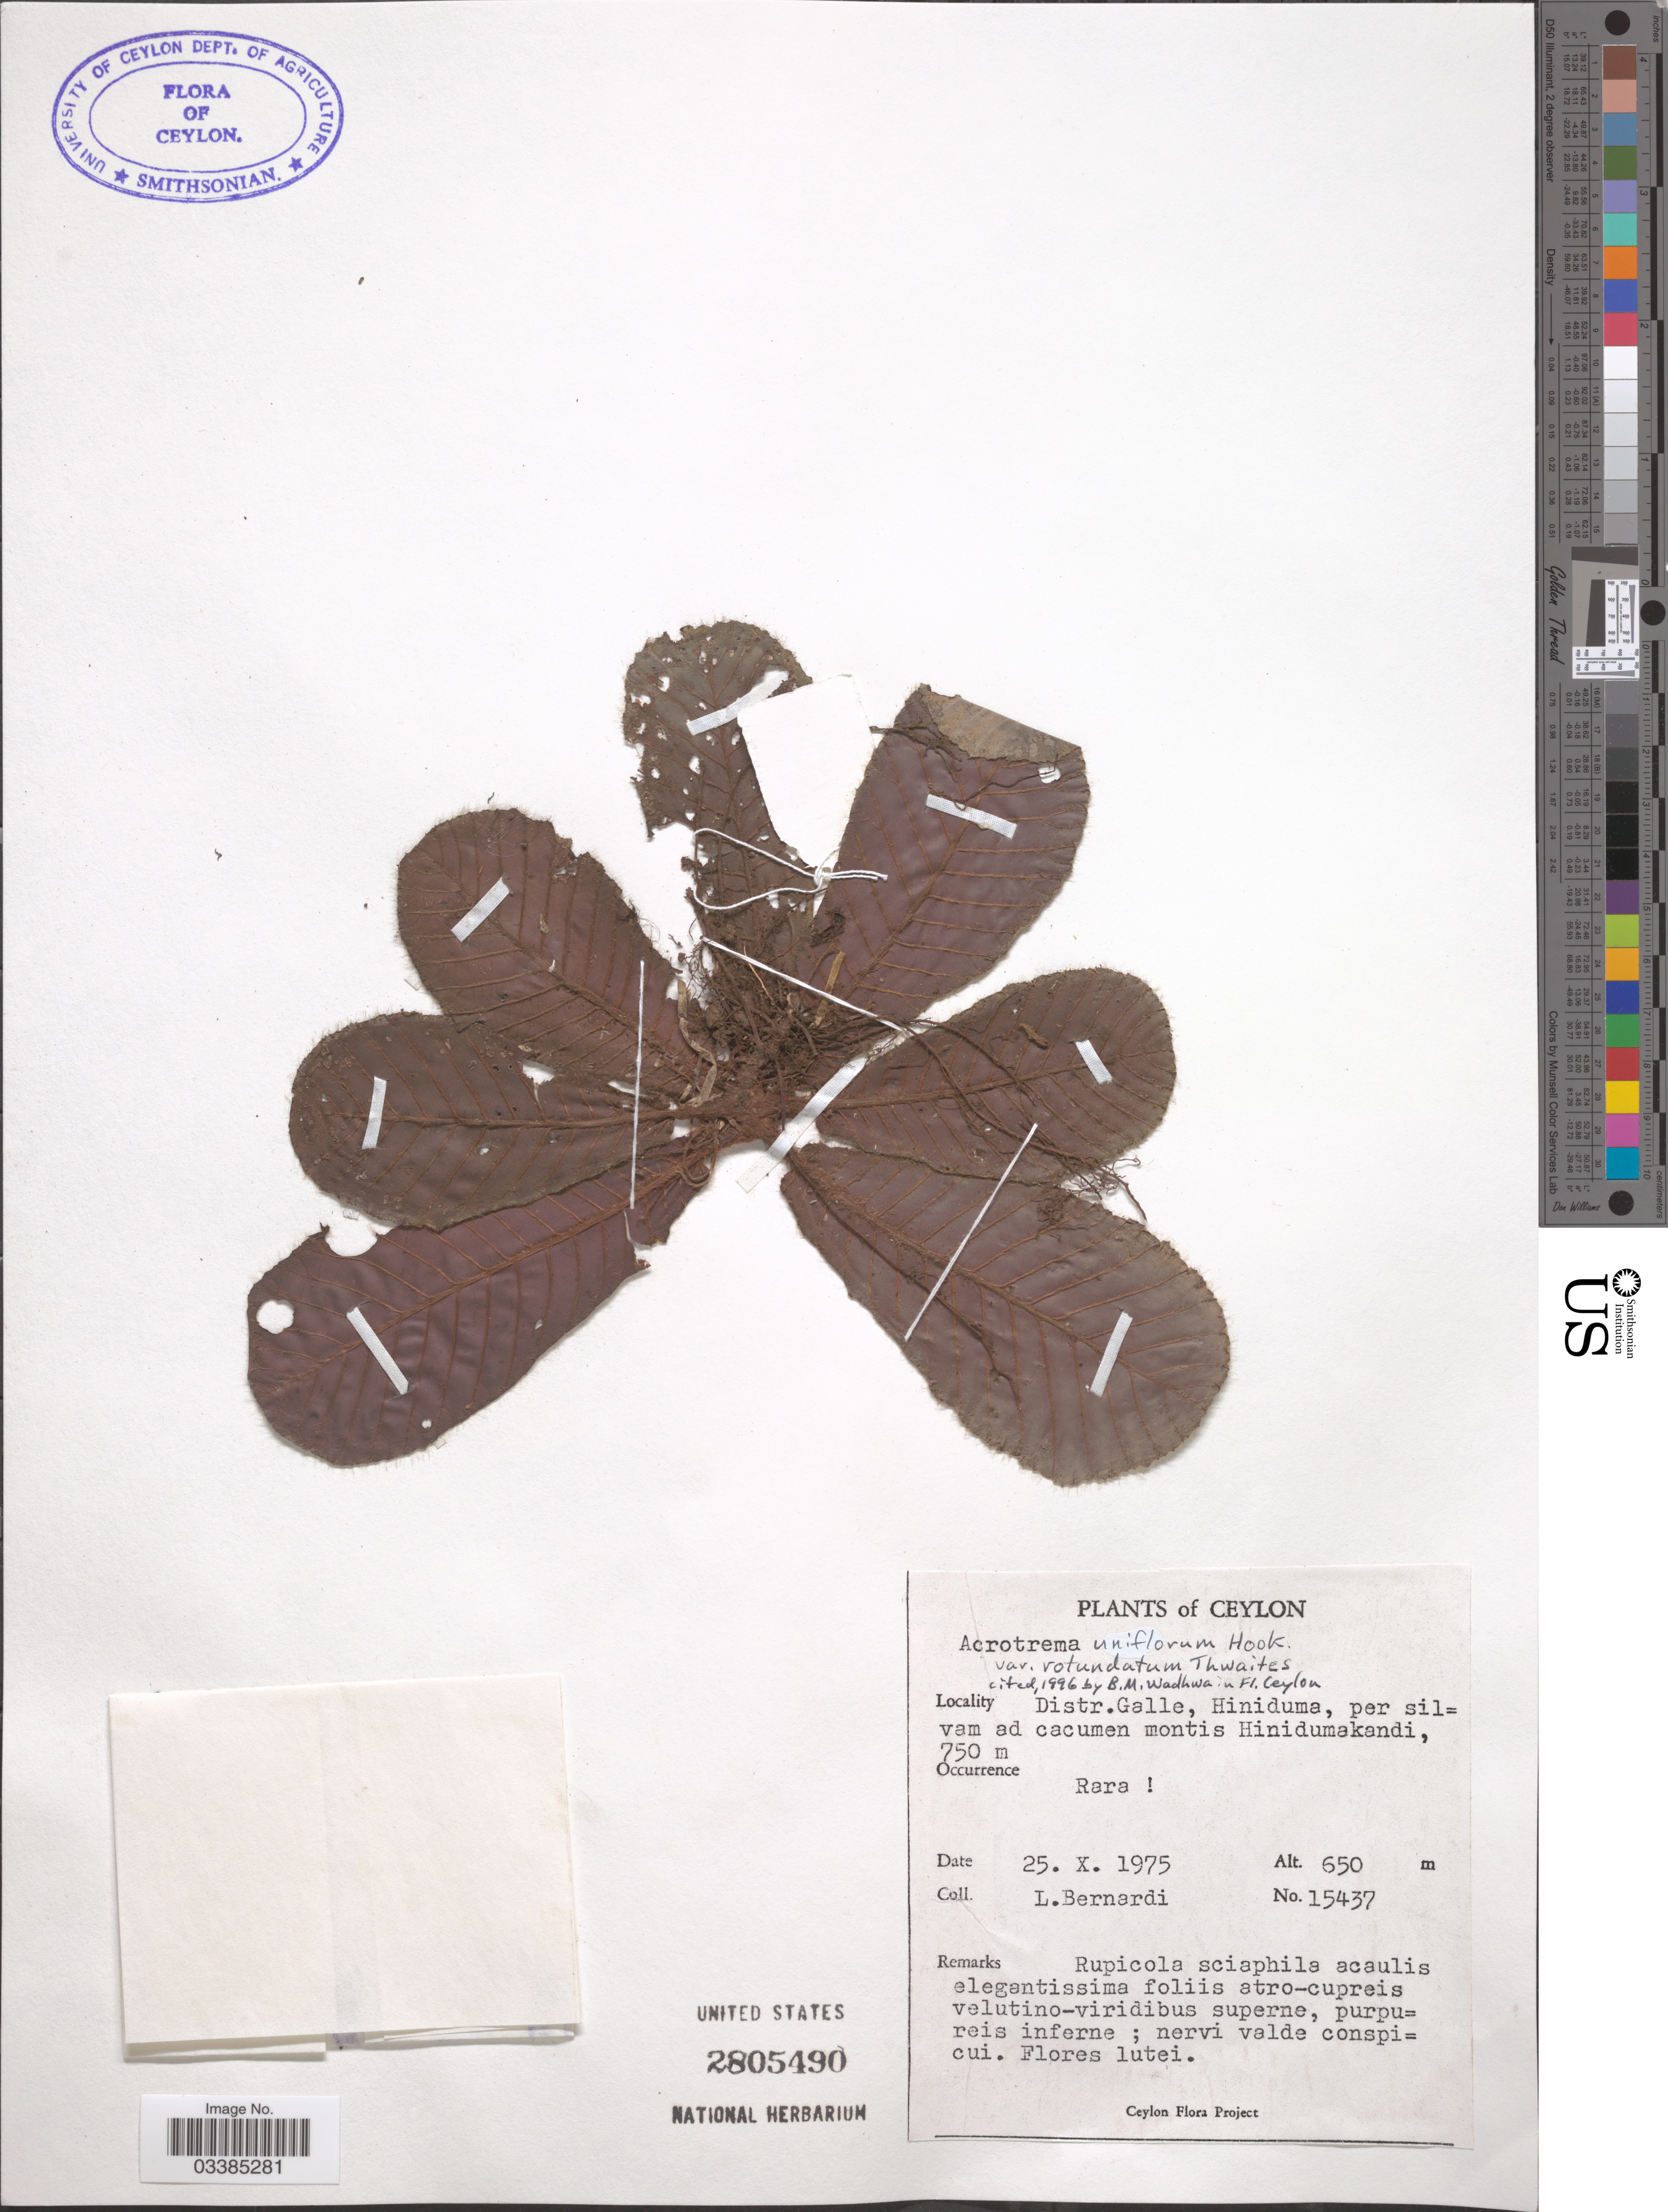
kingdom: Plantae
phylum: Tracheophyta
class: Magnoliopsida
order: Dilleniales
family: Dilleniaceae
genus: Acrotrema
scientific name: Acrotrema uniflorum var. rotundatum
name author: Thwaites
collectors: L. Bernardi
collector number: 15437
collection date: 1975-10-25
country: Sri Lanka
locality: Ceylon. Distr. Galle, Hiniduma, per silvam ad cacumen montis Hinidumakandi.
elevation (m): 650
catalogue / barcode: US 2805490